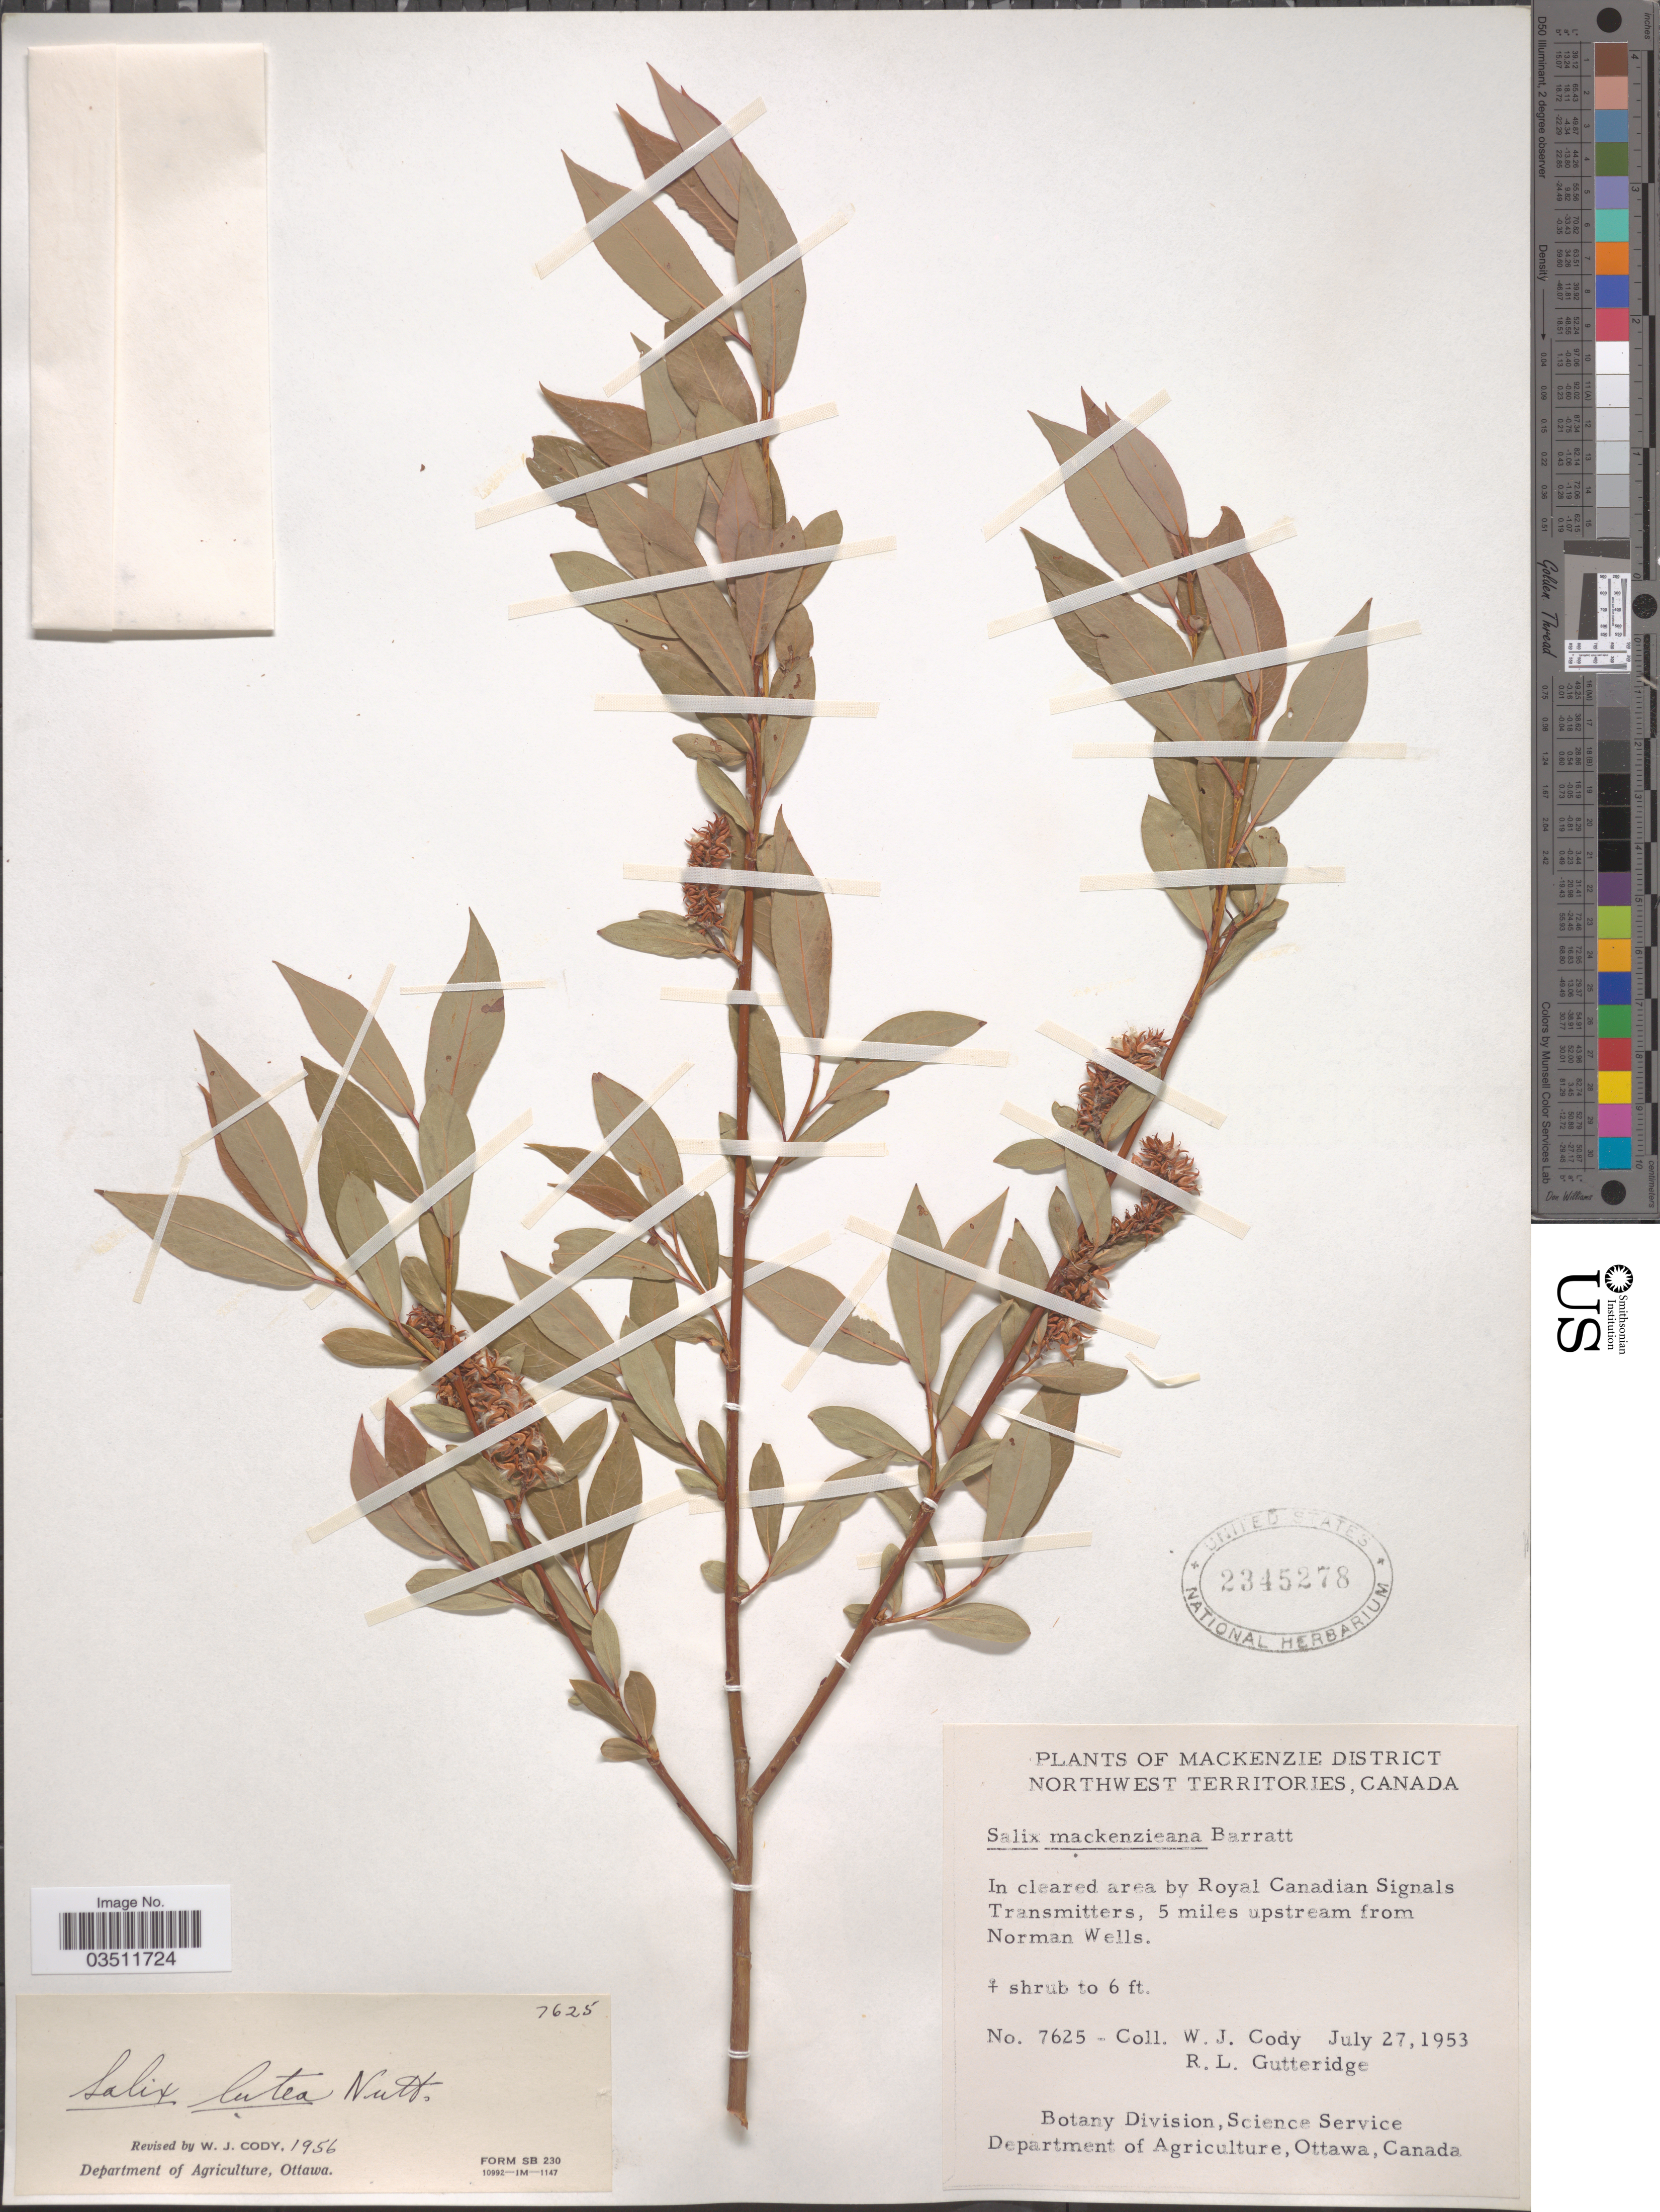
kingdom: Plantae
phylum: Tracheophyta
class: Magnoliopsida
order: Malpighiales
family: Salicaceae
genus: Salix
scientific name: Salix lutea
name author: Nutt.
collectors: W. Cody & R. Gutteridge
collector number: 7625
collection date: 1953-07-27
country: Canada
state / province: Northwest Territories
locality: Mackenzie District. In cleared area by Royal Canadian Signals Transmitters, 5 miles upstream from Norman Wells.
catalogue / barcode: US 2345278